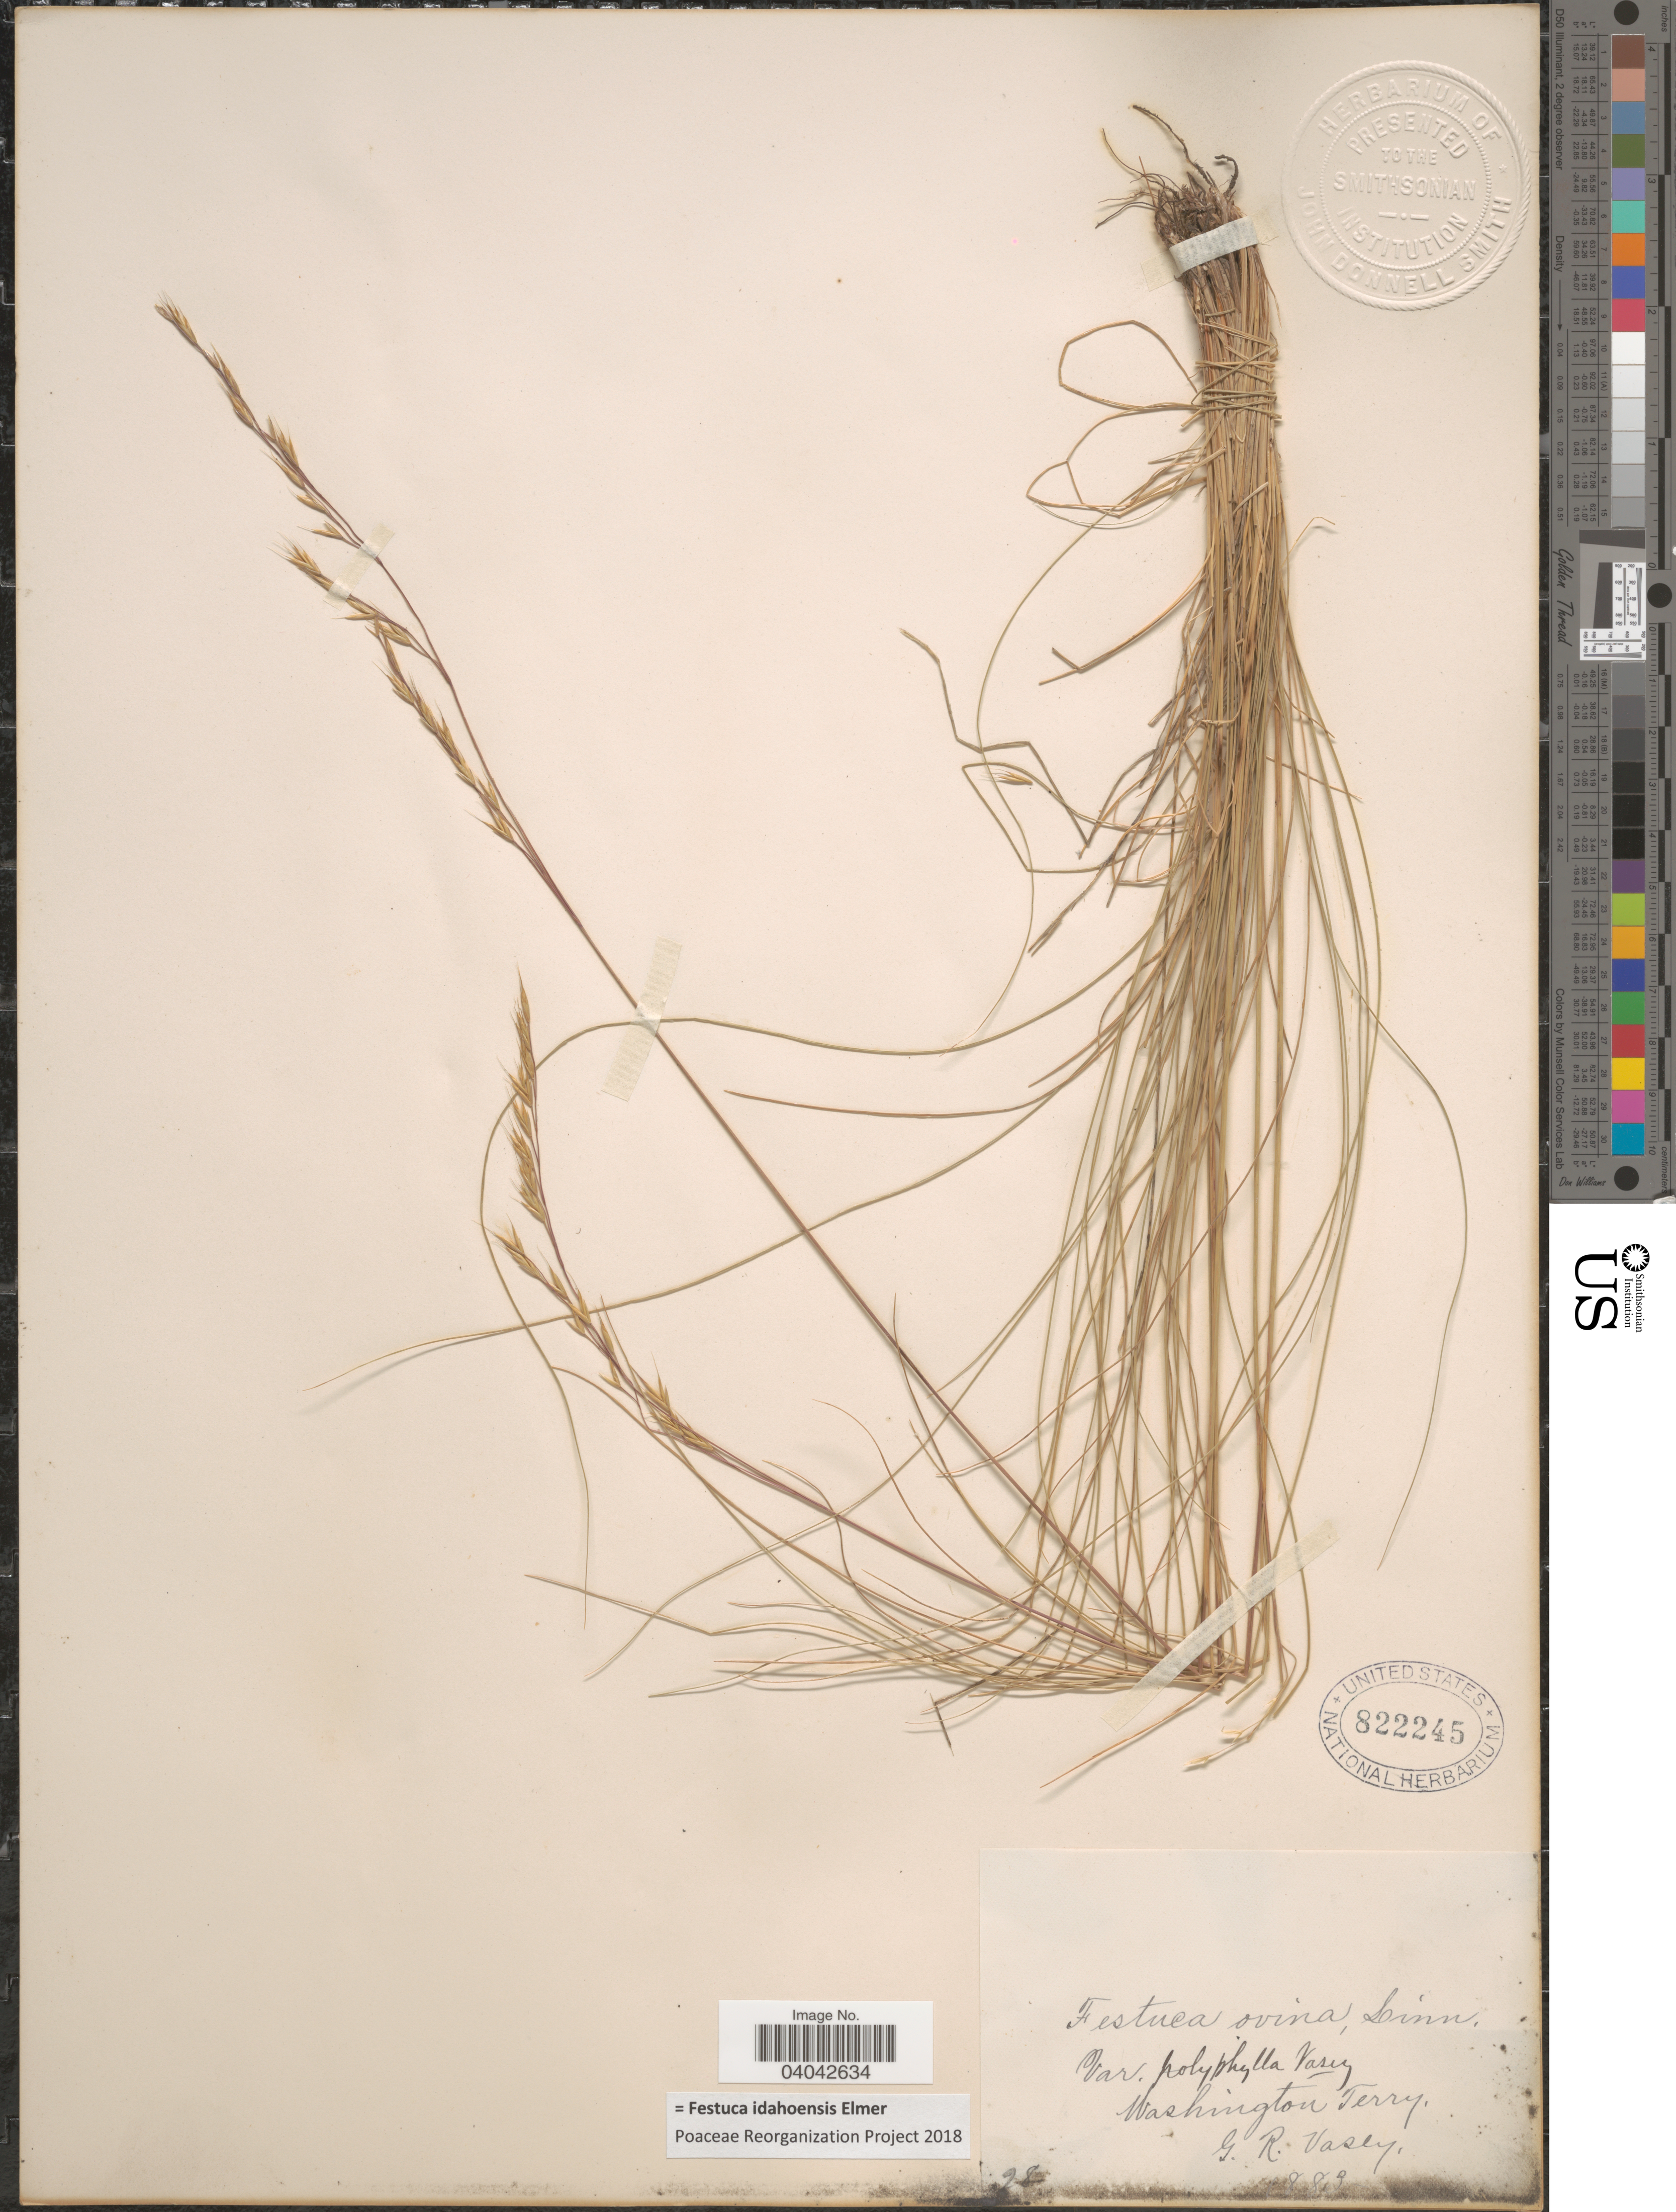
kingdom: Plantae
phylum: Tracheophyta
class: Liliopsida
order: Poales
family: Poaceae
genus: Festuca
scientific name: Festuca idahoensis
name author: Elmer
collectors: G. R. Vasey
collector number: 28 ?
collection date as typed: Transcribed d/m/y: 8/8/3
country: United States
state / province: Washington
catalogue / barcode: US 822245